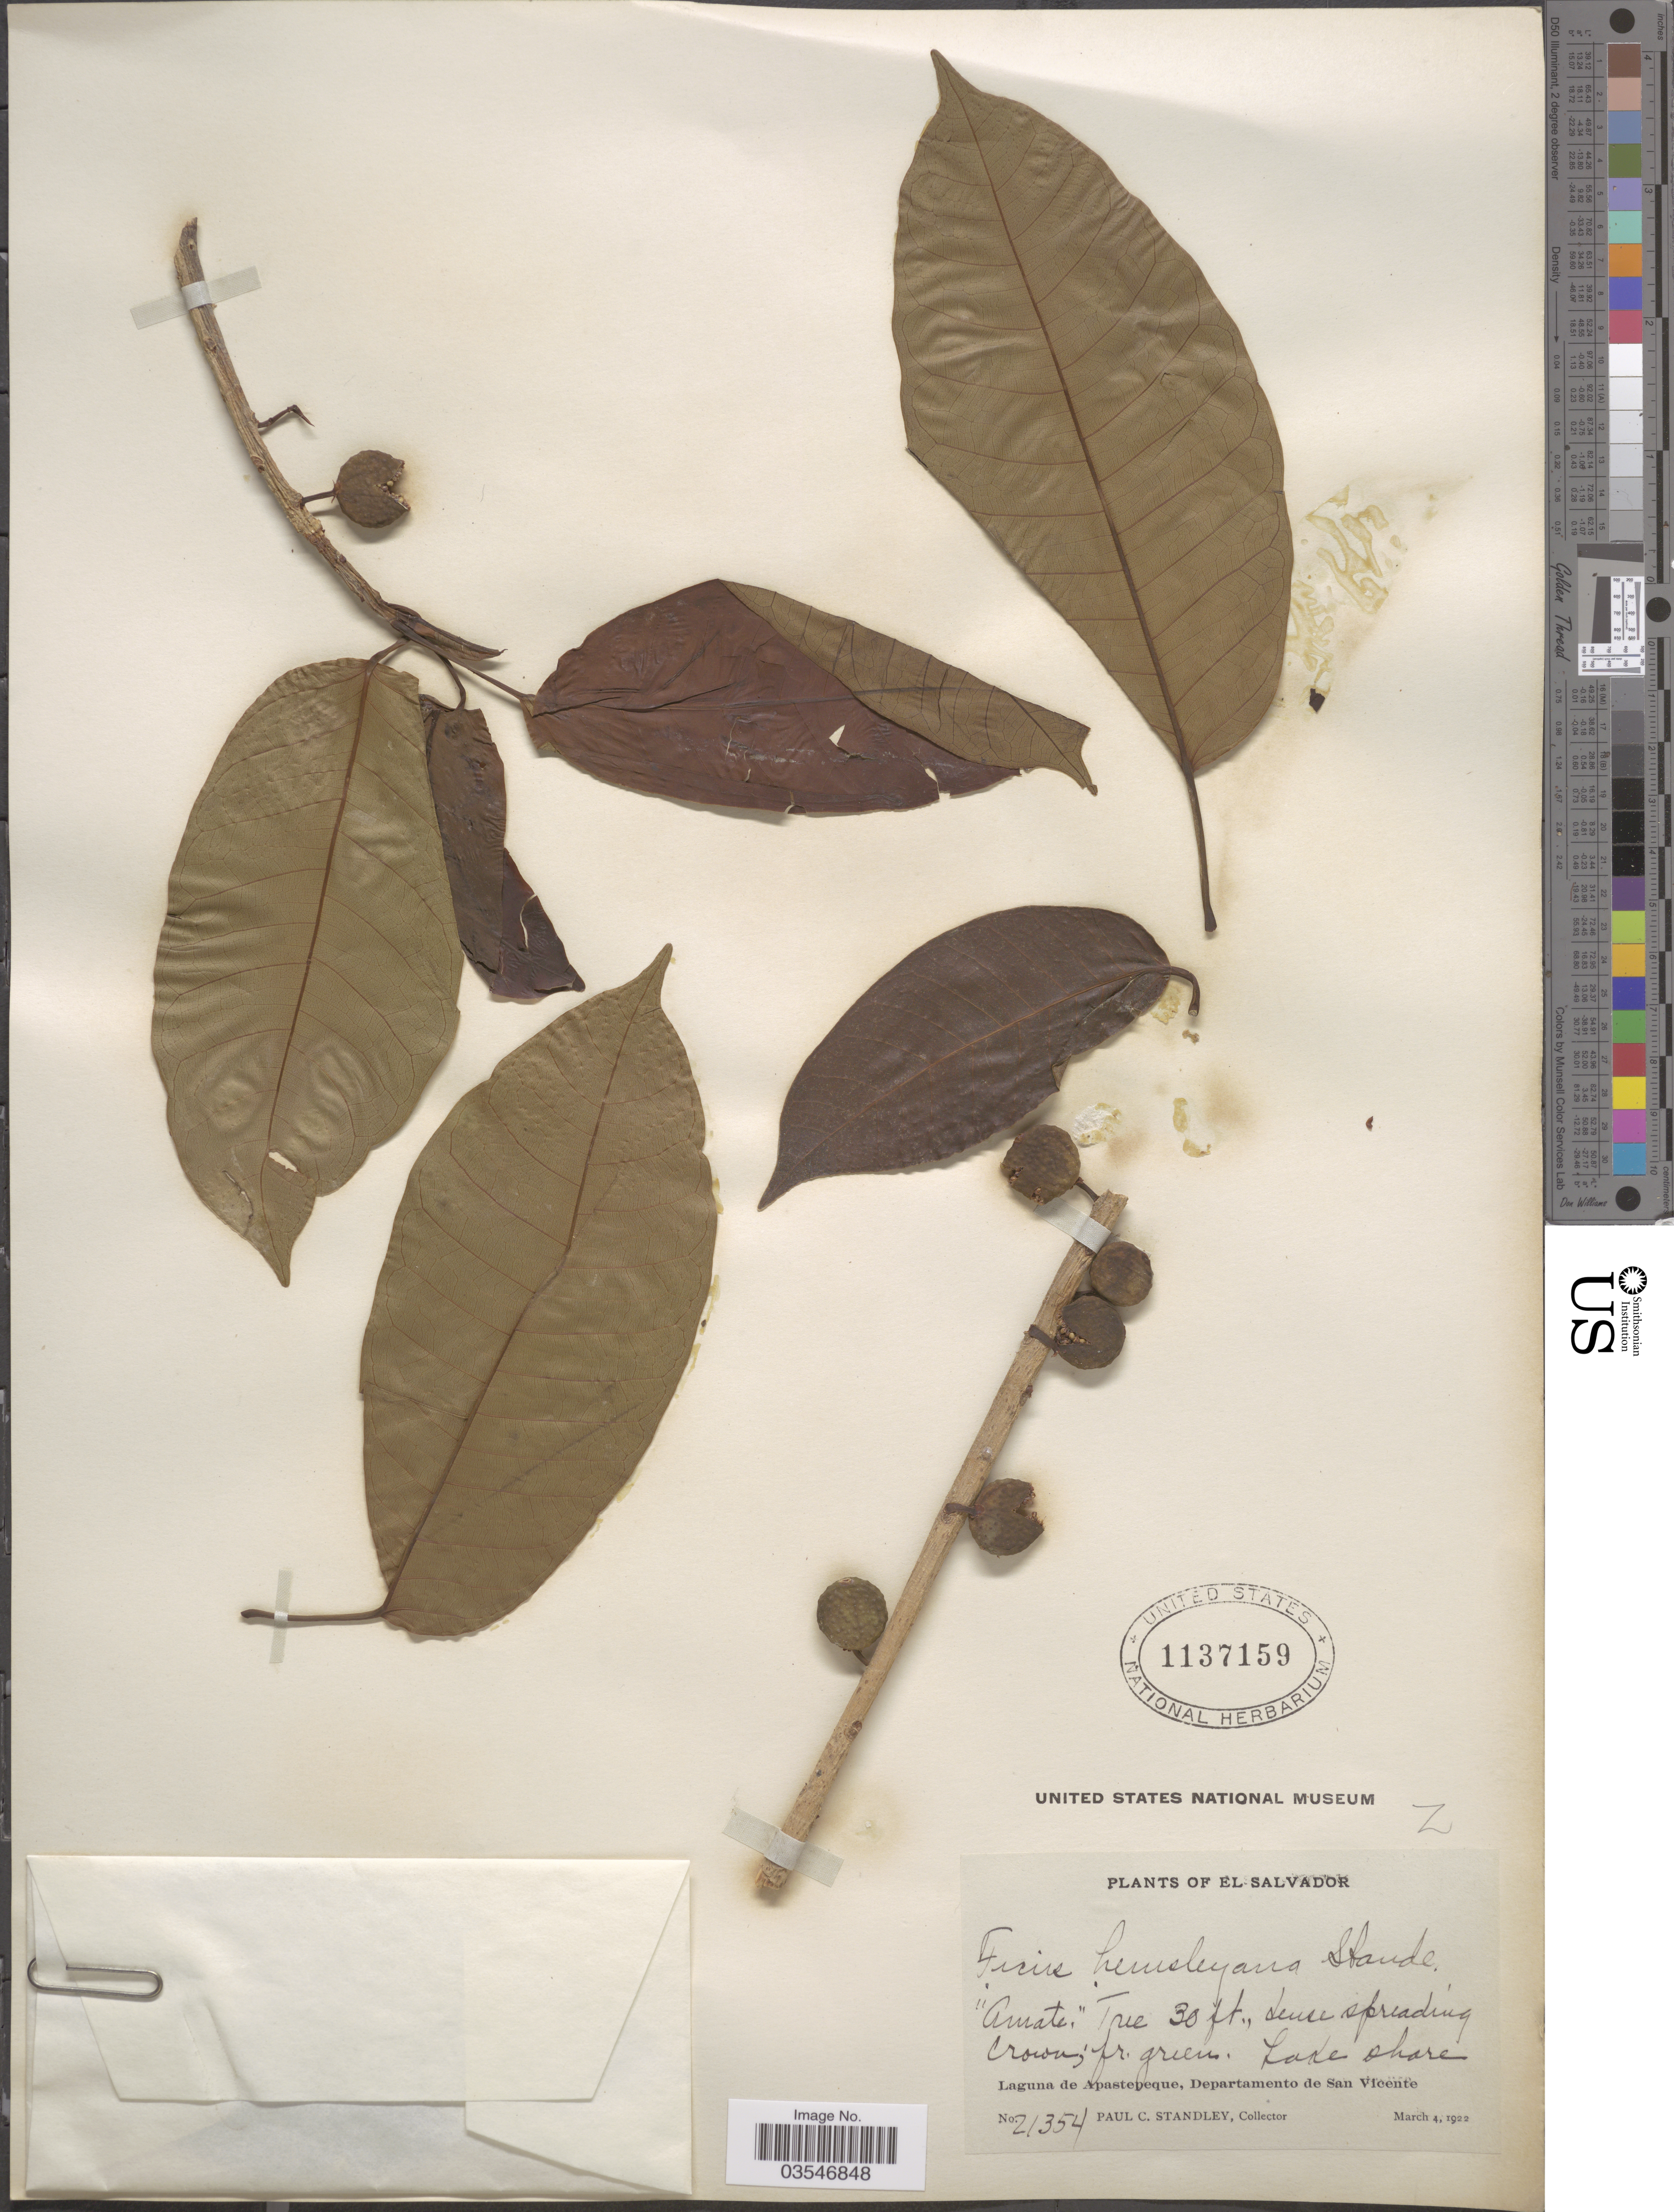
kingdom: Plantae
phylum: Tracheophyta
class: Magnoliopsida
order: Rosales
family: Moraceae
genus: Ficus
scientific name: Ficus citrifolia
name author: Mill.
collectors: P. C. Standley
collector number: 21354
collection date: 1922-03-04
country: El Salvador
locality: Lake shore. Laguna de Apastepeque, Departamento de San Vicente.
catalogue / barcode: US 1137159